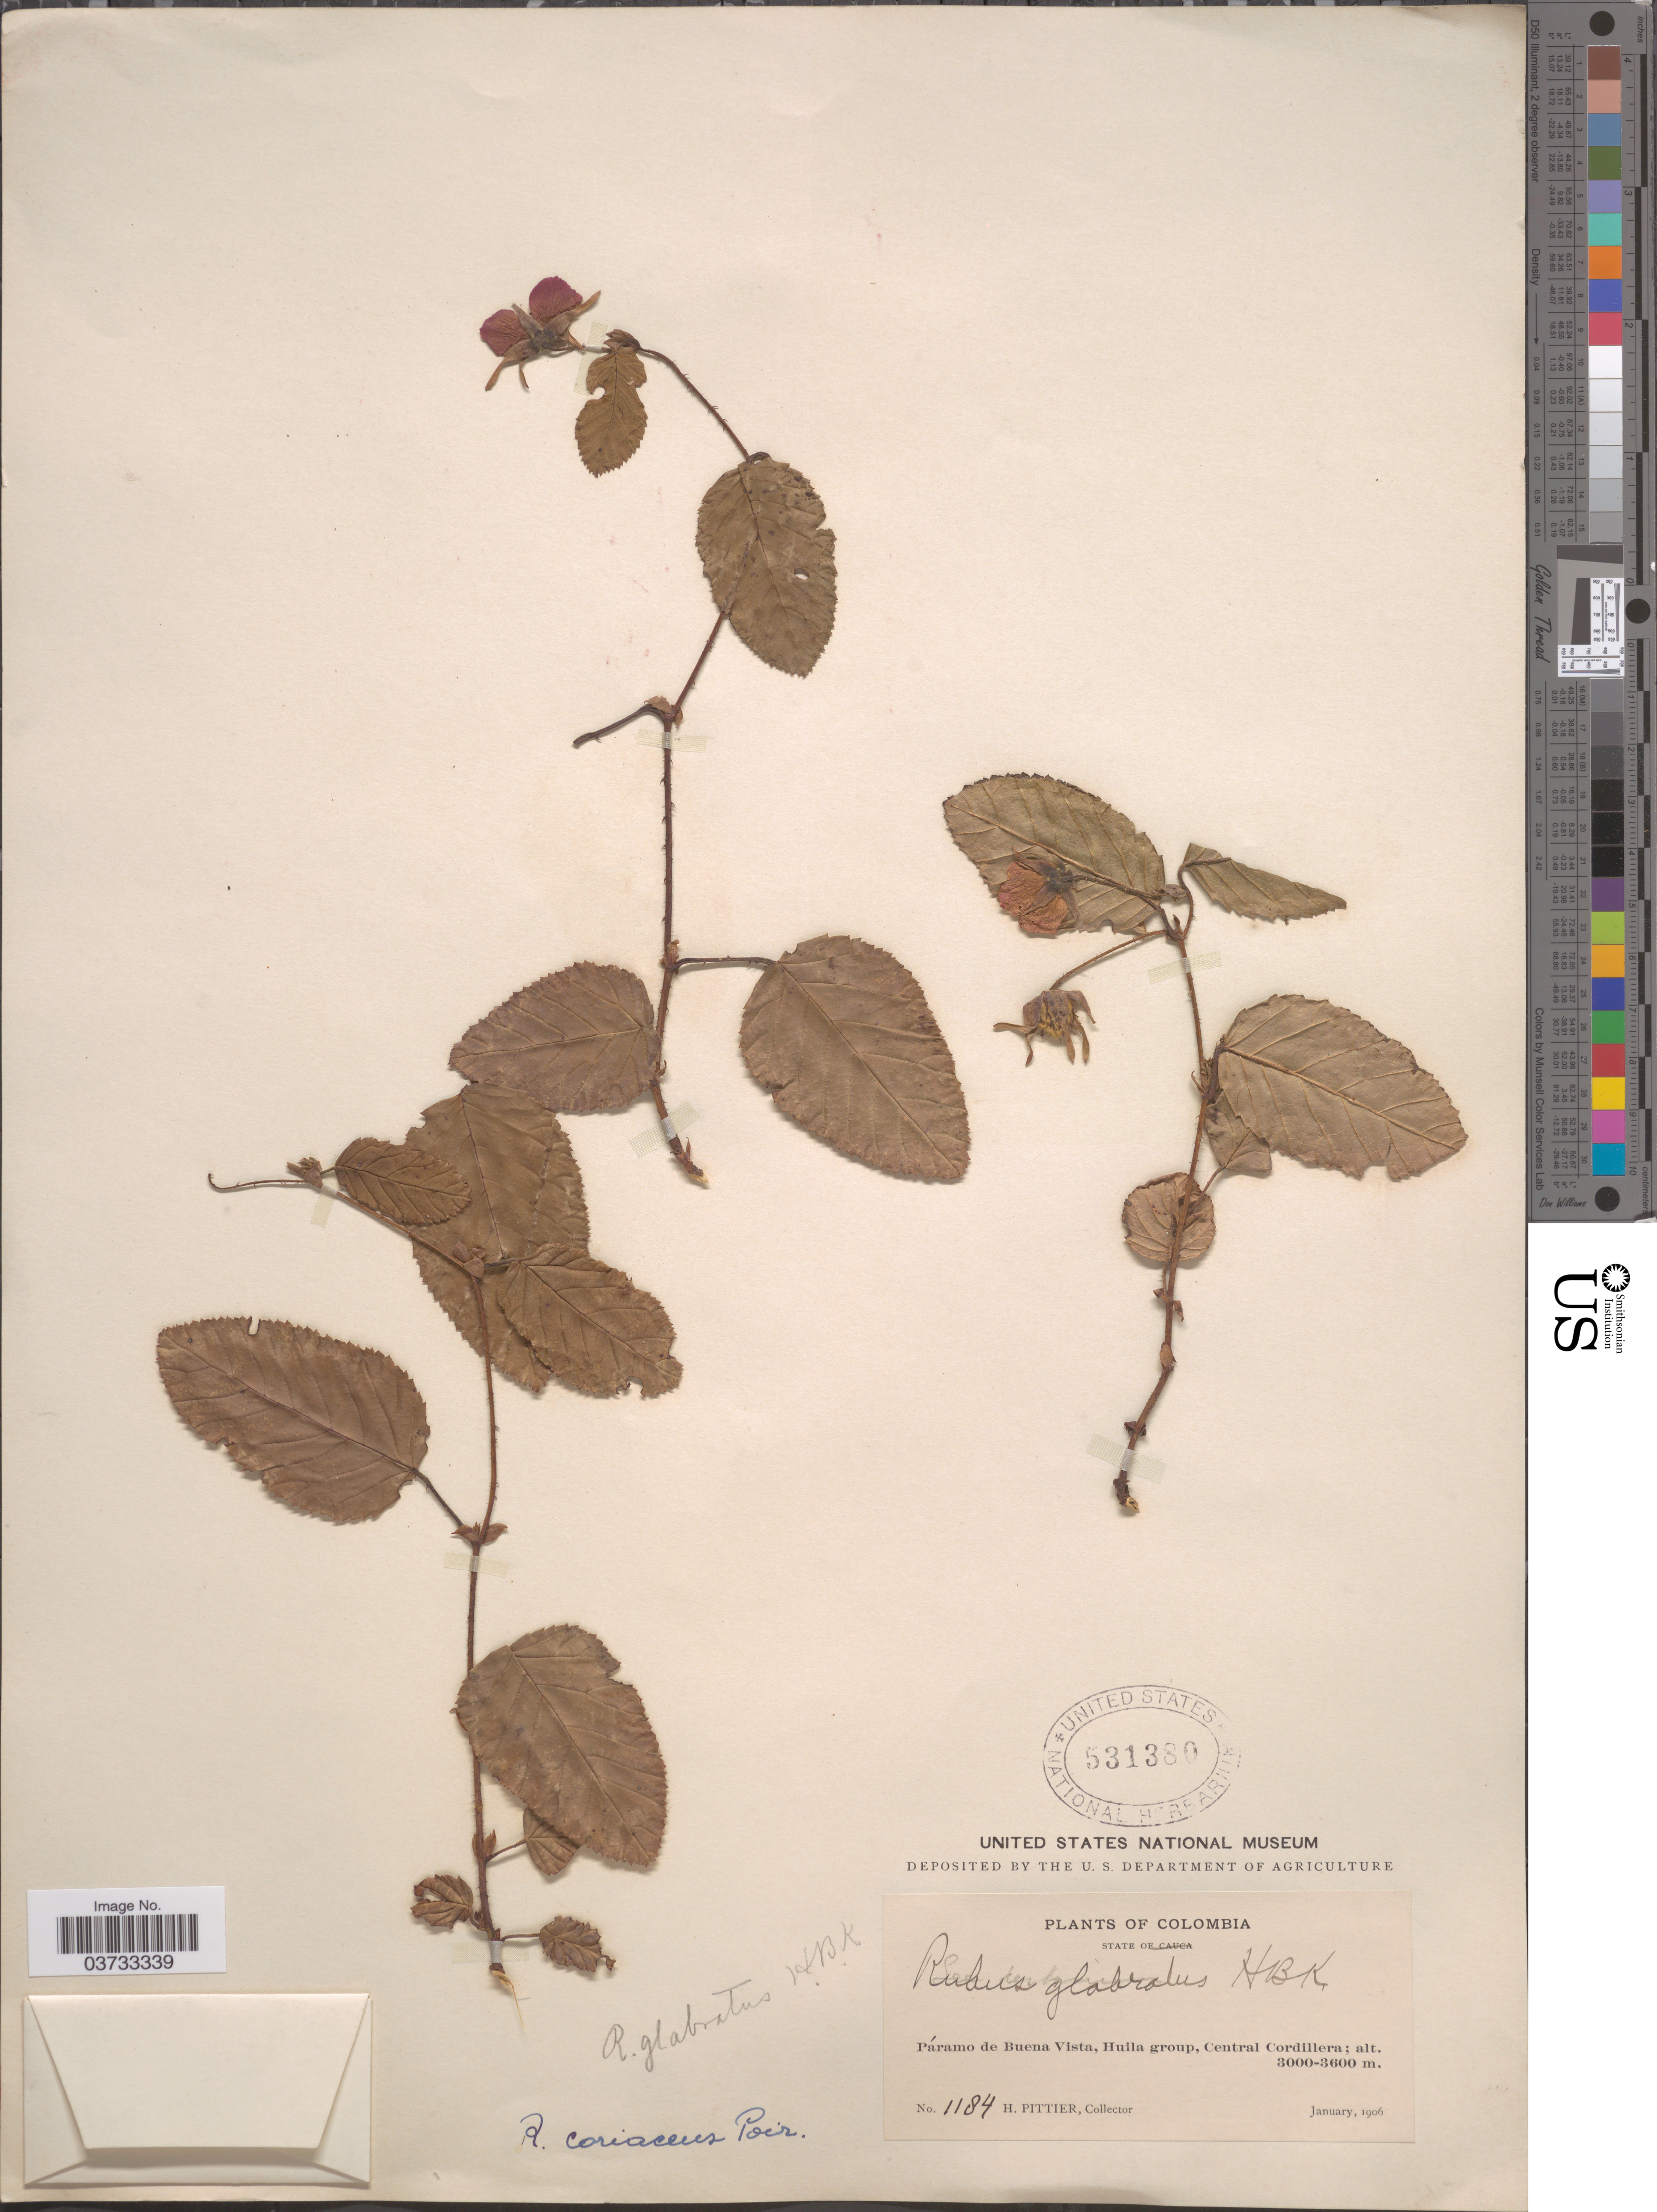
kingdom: Plantae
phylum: Tracheophyta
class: Magnoliopsida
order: Rosales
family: Rosaceae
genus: Rubus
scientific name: Rubus coriaceus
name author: Poir.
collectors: H. F. Pittier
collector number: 1184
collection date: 1906-01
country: Colombia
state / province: Huila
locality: Páramo de Buena Vista, Huila group, Central Cordillera.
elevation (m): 3000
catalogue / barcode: US 531380